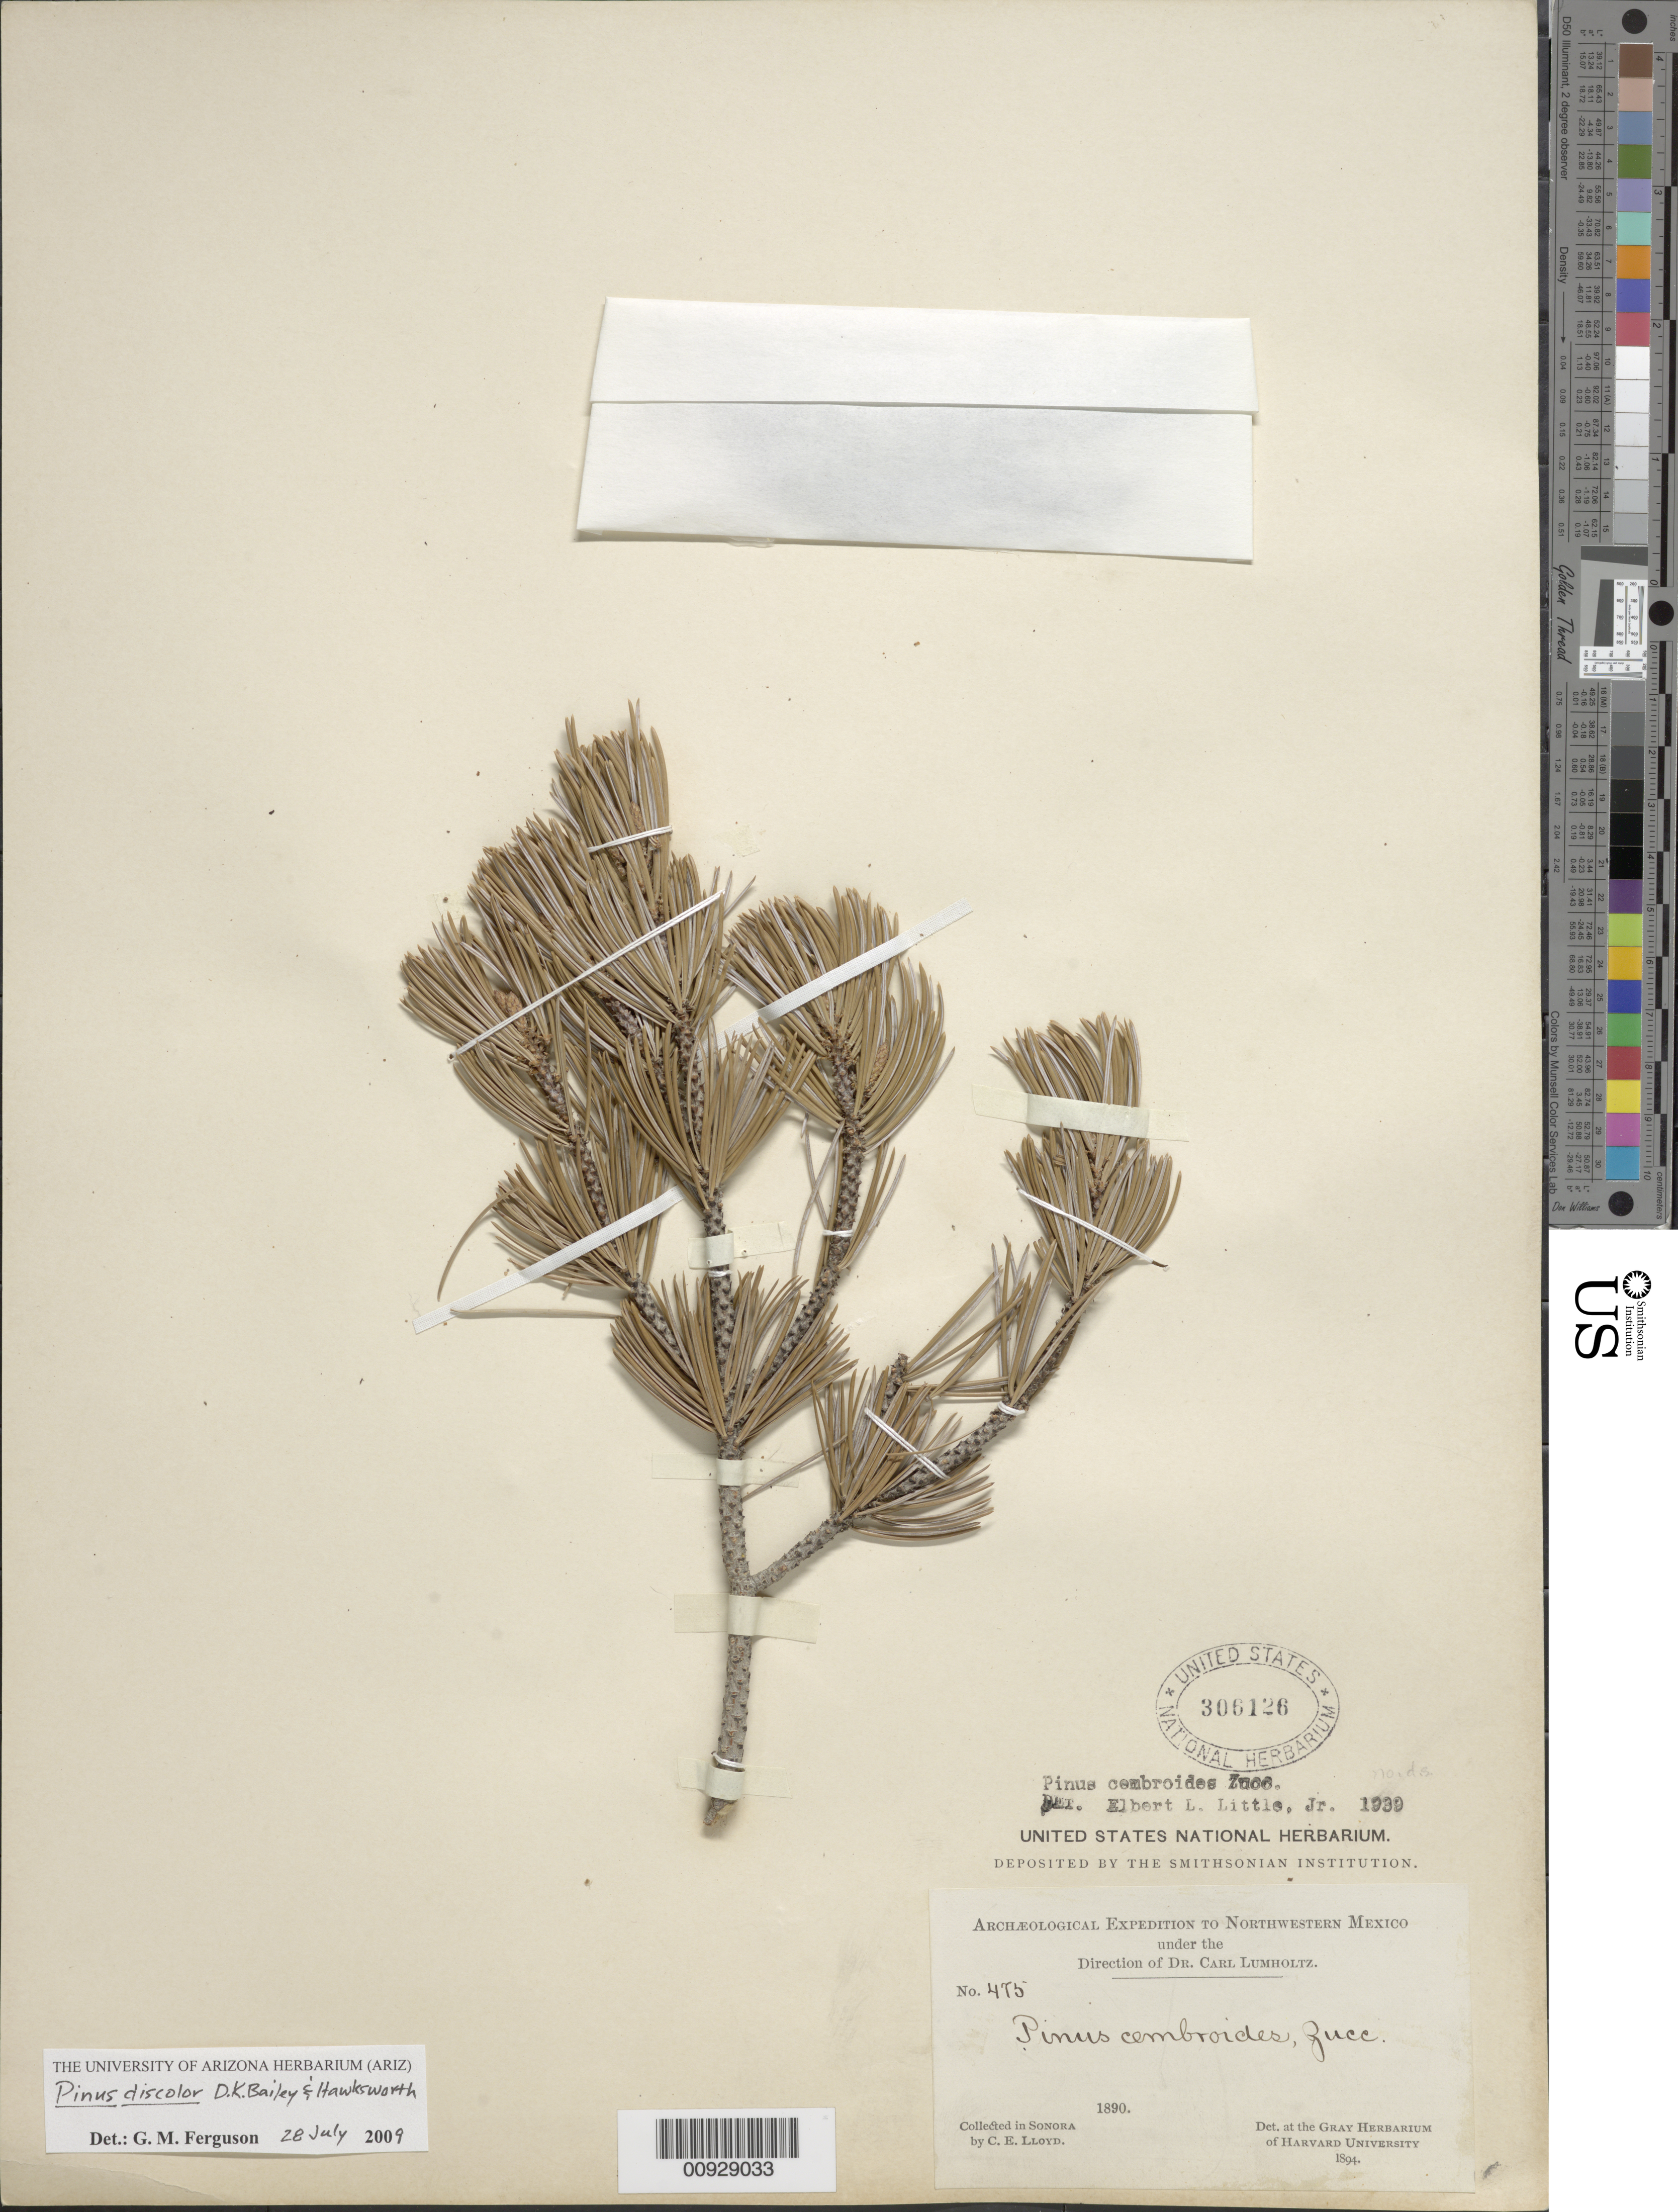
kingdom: Plantae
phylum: Tracheophyta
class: Pinopsida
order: Pinales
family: Pinaceae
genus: Pinus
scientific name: Pinus cembroides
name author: Zucc.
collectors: Lloyd, C. E.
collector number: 475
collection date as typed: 1890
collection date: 1890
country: Mexico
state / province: Sonora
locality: Sonora.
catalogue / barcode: US 306126